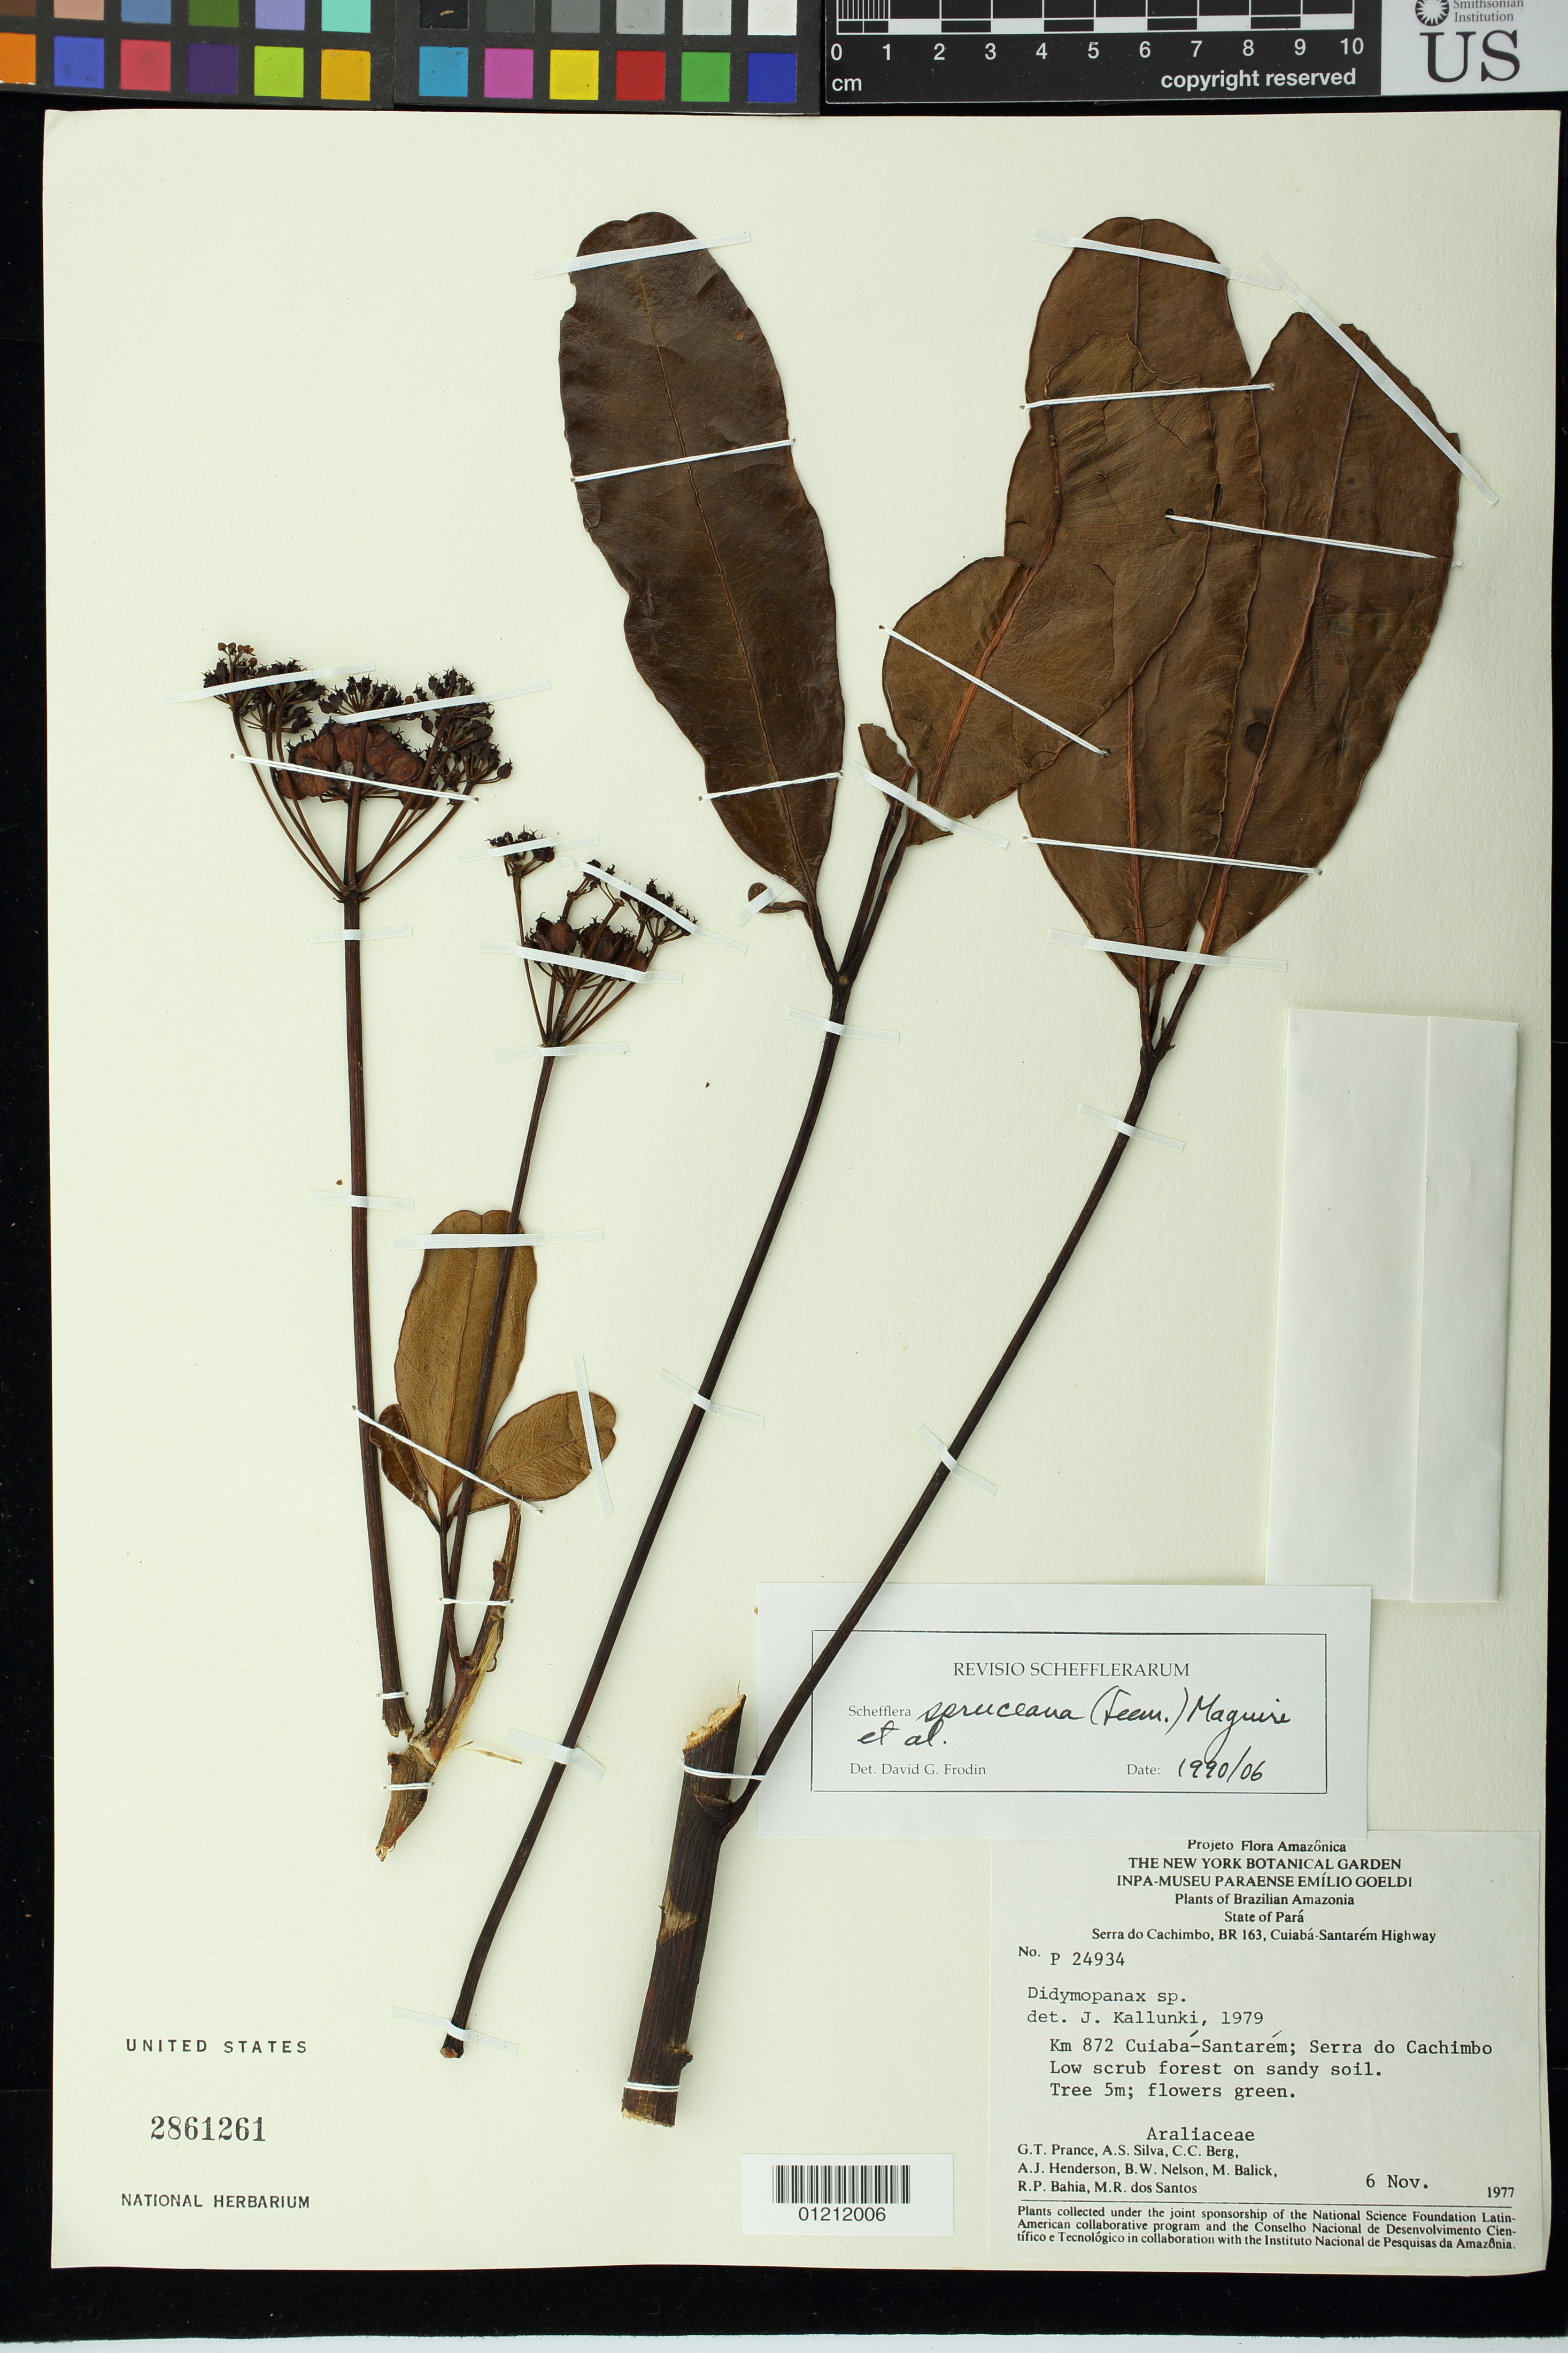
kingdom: Plantae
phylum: Tracheophyta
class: Magnoliopsida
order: Apiales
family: Araliaceae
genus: Schefflera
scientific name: Schefflera spruceana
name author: (Seem.) Maguire et al.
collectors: G. T. Prance, A. S. Silva, C. C. Berg & A. J. Henderson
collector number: P 24934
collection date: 1977-11-06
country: Brazil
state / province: Pará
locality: Serra do Cachimbo, BR 163, Cuiabá-Santarém Highway. Km 872 Cuiabá-Santarém; Serra do Cachimbo. Low scrub forest on sandy soil.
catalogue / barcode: US 2861261